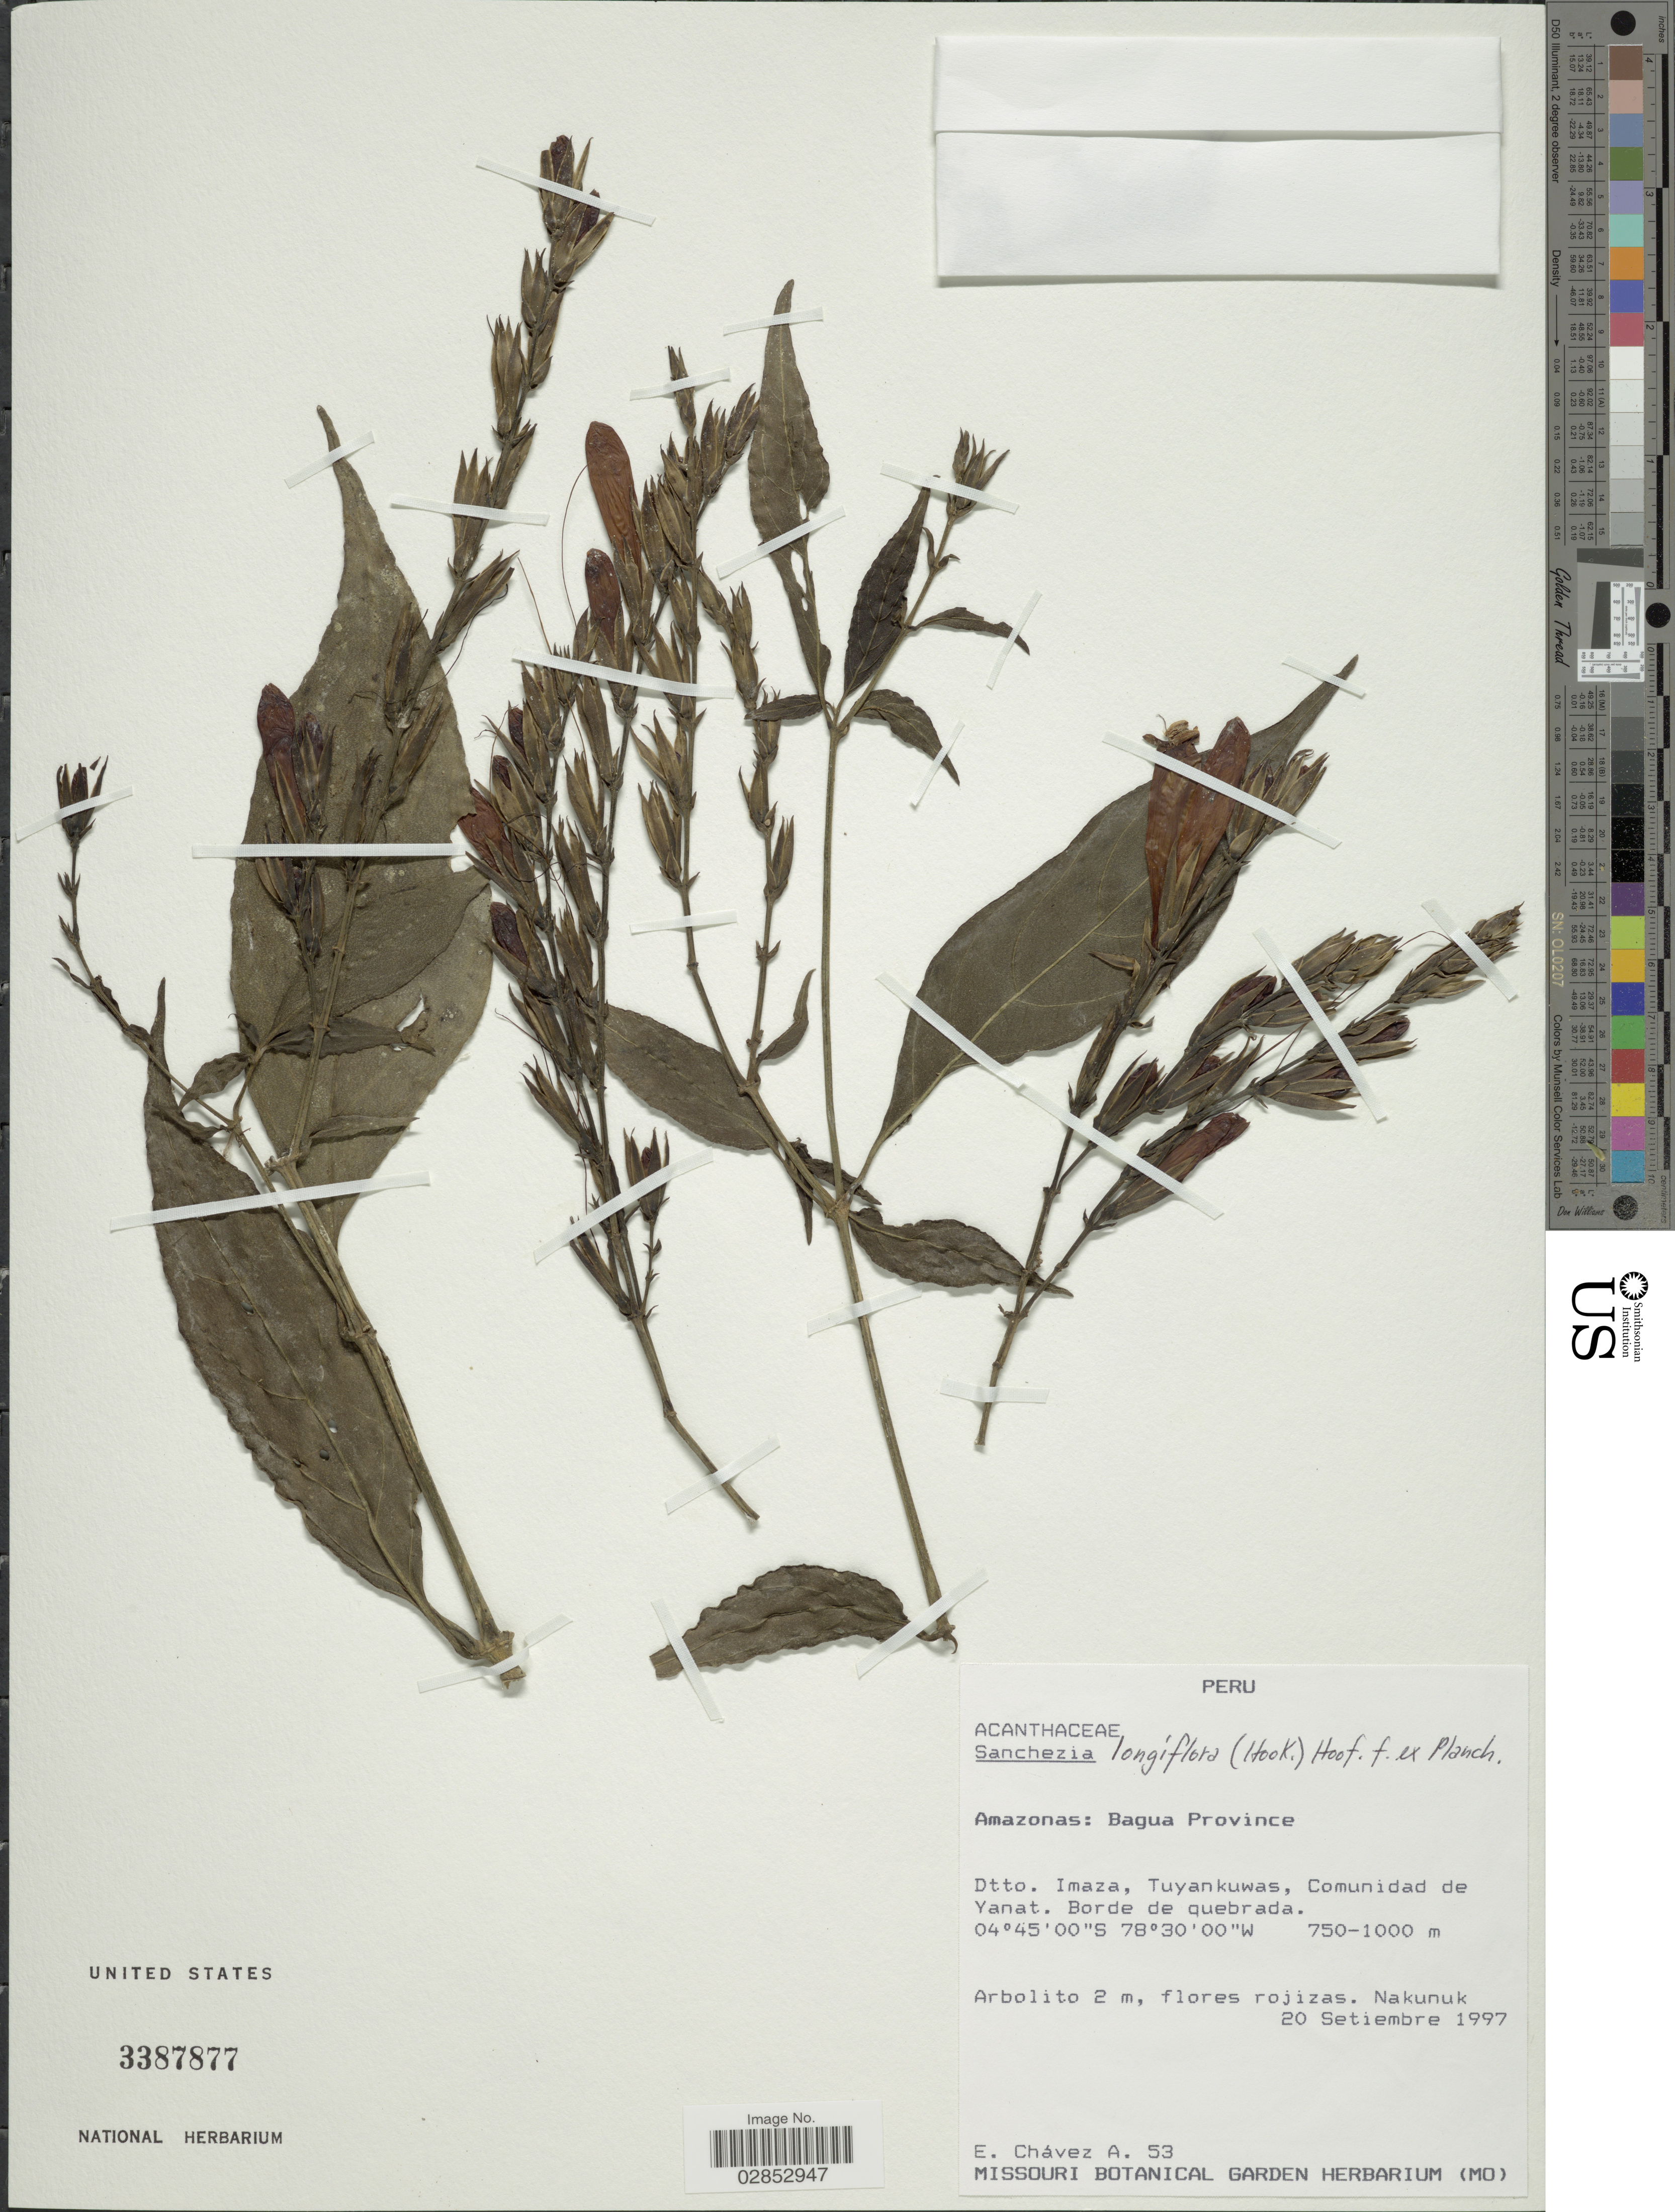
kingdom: Plantae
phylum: Tracheophyta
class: Magnoliopsida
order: Lamiales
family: Acanthaceae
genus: Sanchezia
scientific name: Sanchezia longiflora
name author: (Hook. f.) Hook. f. ex Planch.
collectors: E. Chávez A.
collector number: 53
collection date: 1997-09-20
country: Peru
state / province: Amazonas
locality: Bagua Province, Dtto. Imaza, Tuyankuwas, Comunidad de Yanat.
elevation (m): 750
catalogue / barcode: US 3387877